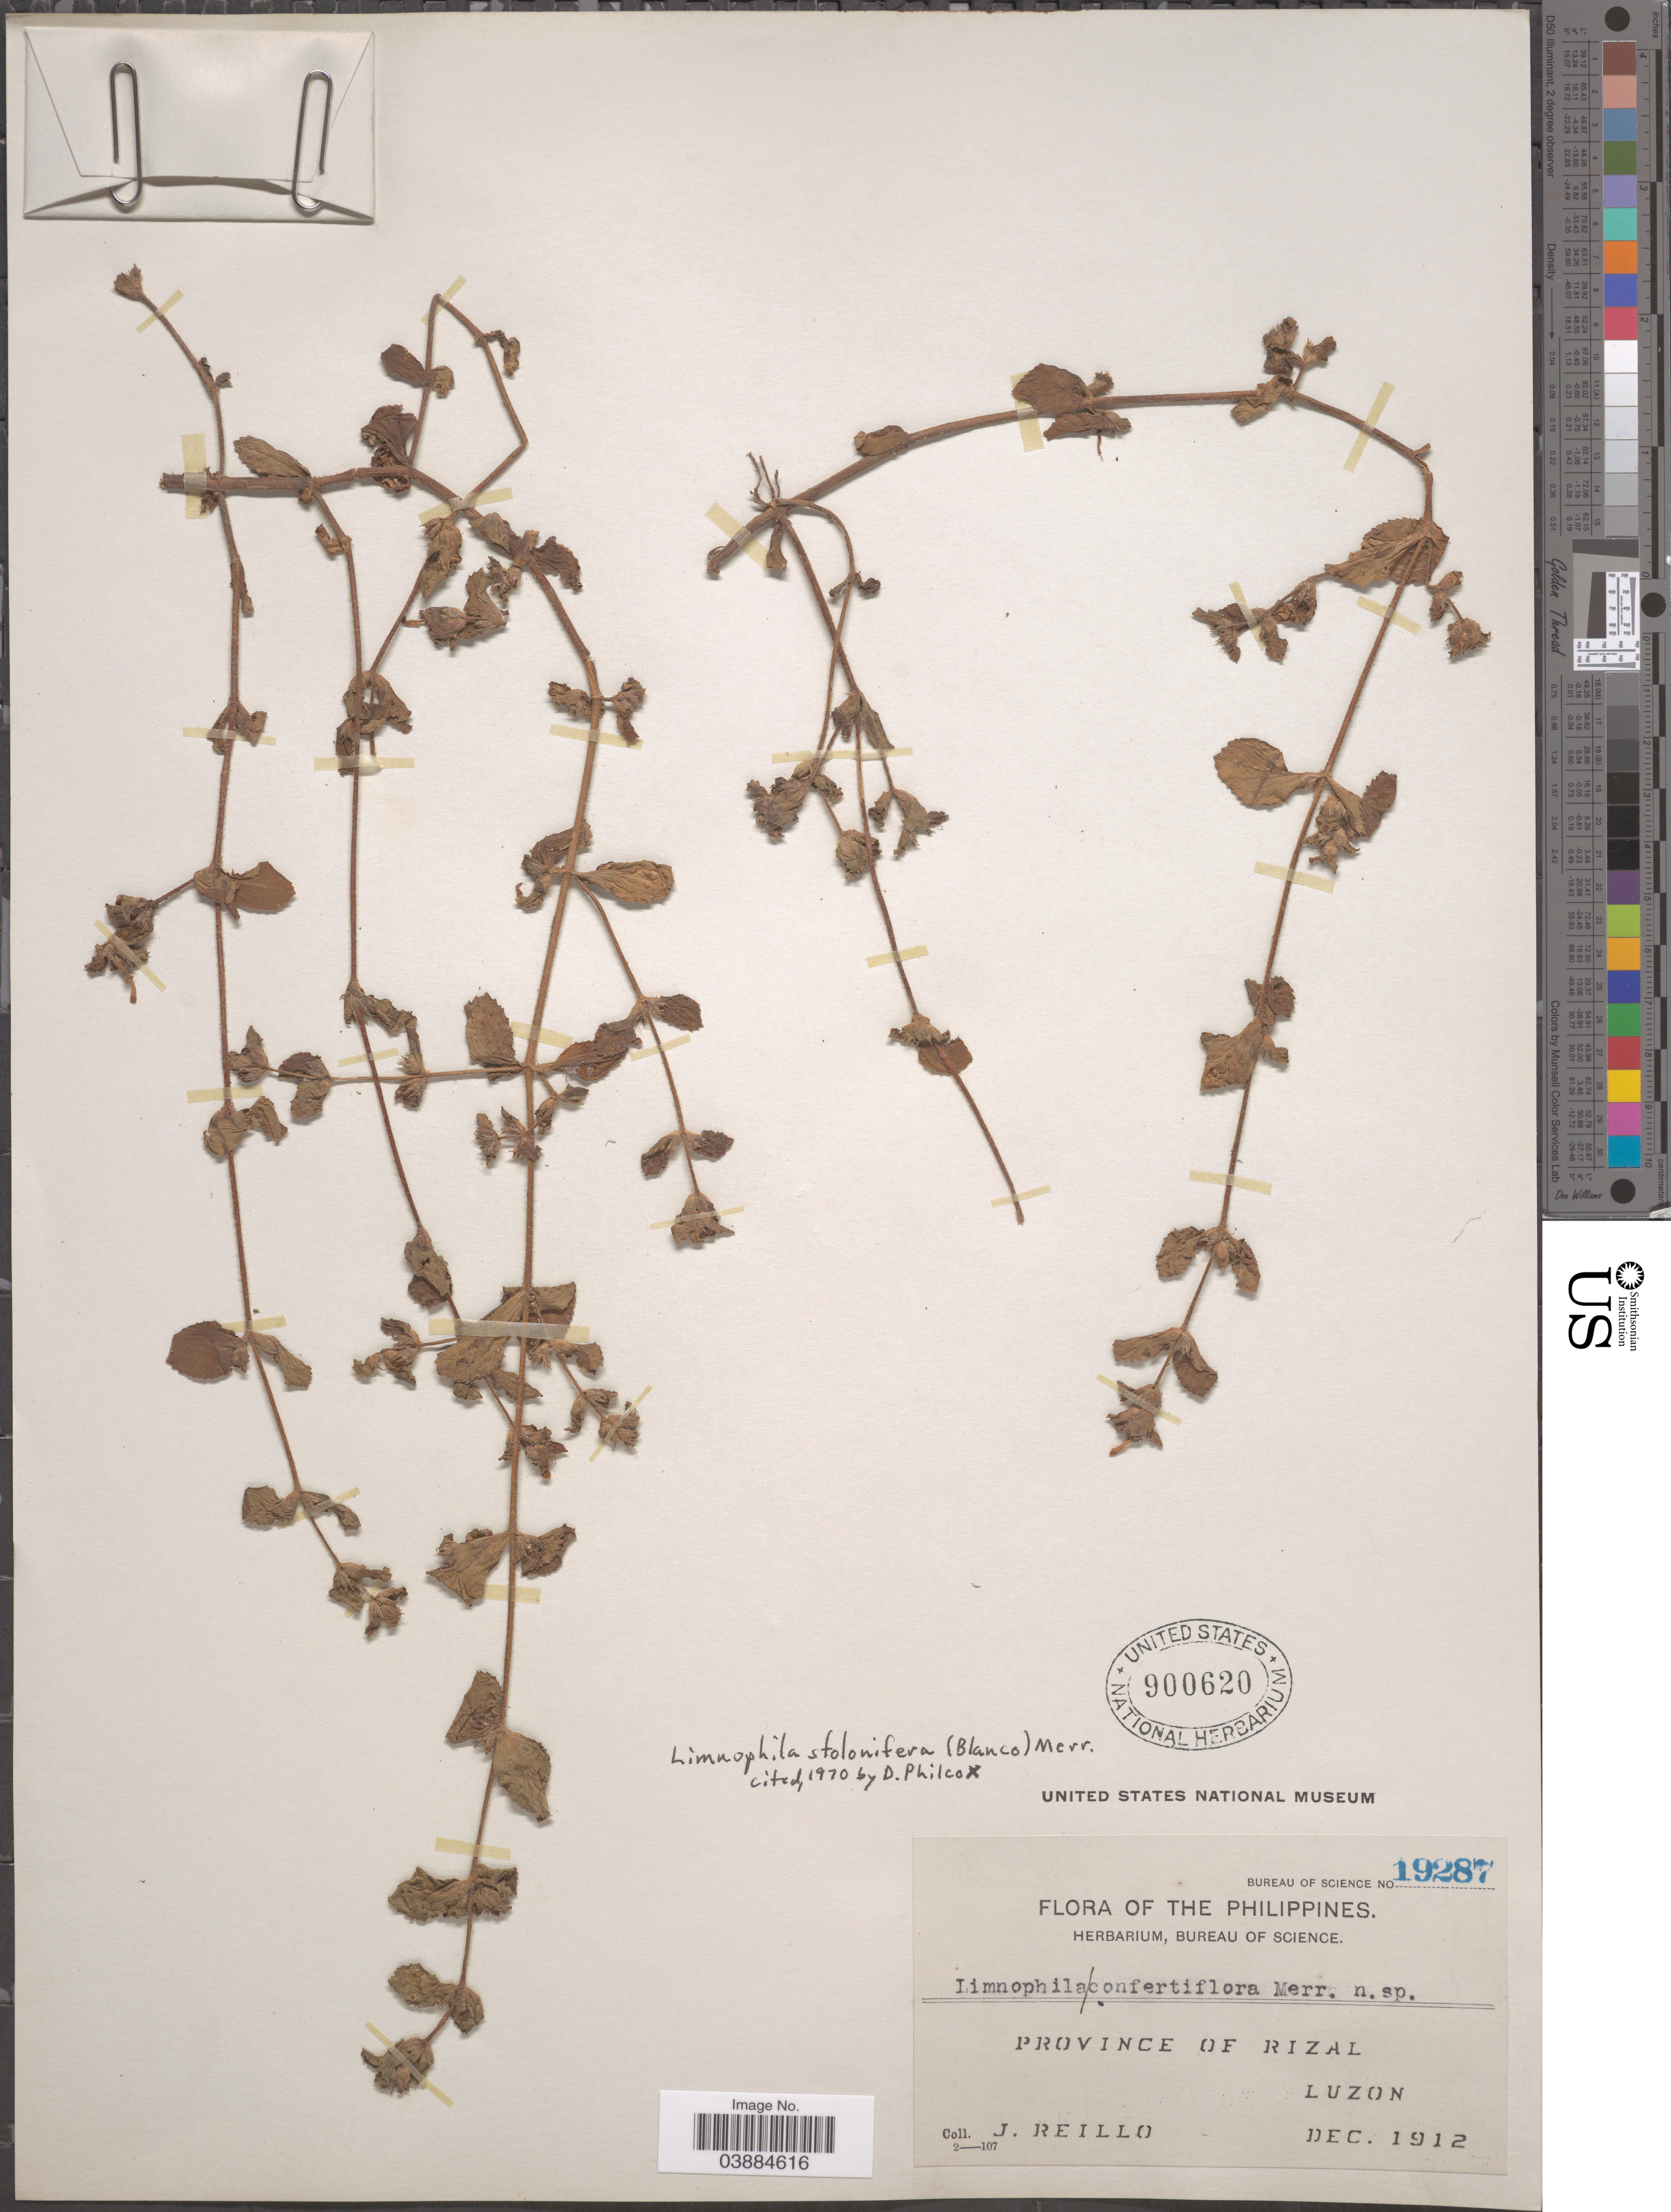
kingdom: Plantae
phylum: Tracheophyta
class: Magnoliopsida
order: Lamiales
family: Plantaginaceae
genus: Limnophila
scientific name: Limnophila stolonifera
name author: (Blanco) Merr.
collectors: J. Reillo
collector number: Bureau of Science 19287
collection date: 1912-12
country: Philippines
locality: Province of Rizal. Luzon.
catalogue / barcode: US 900620